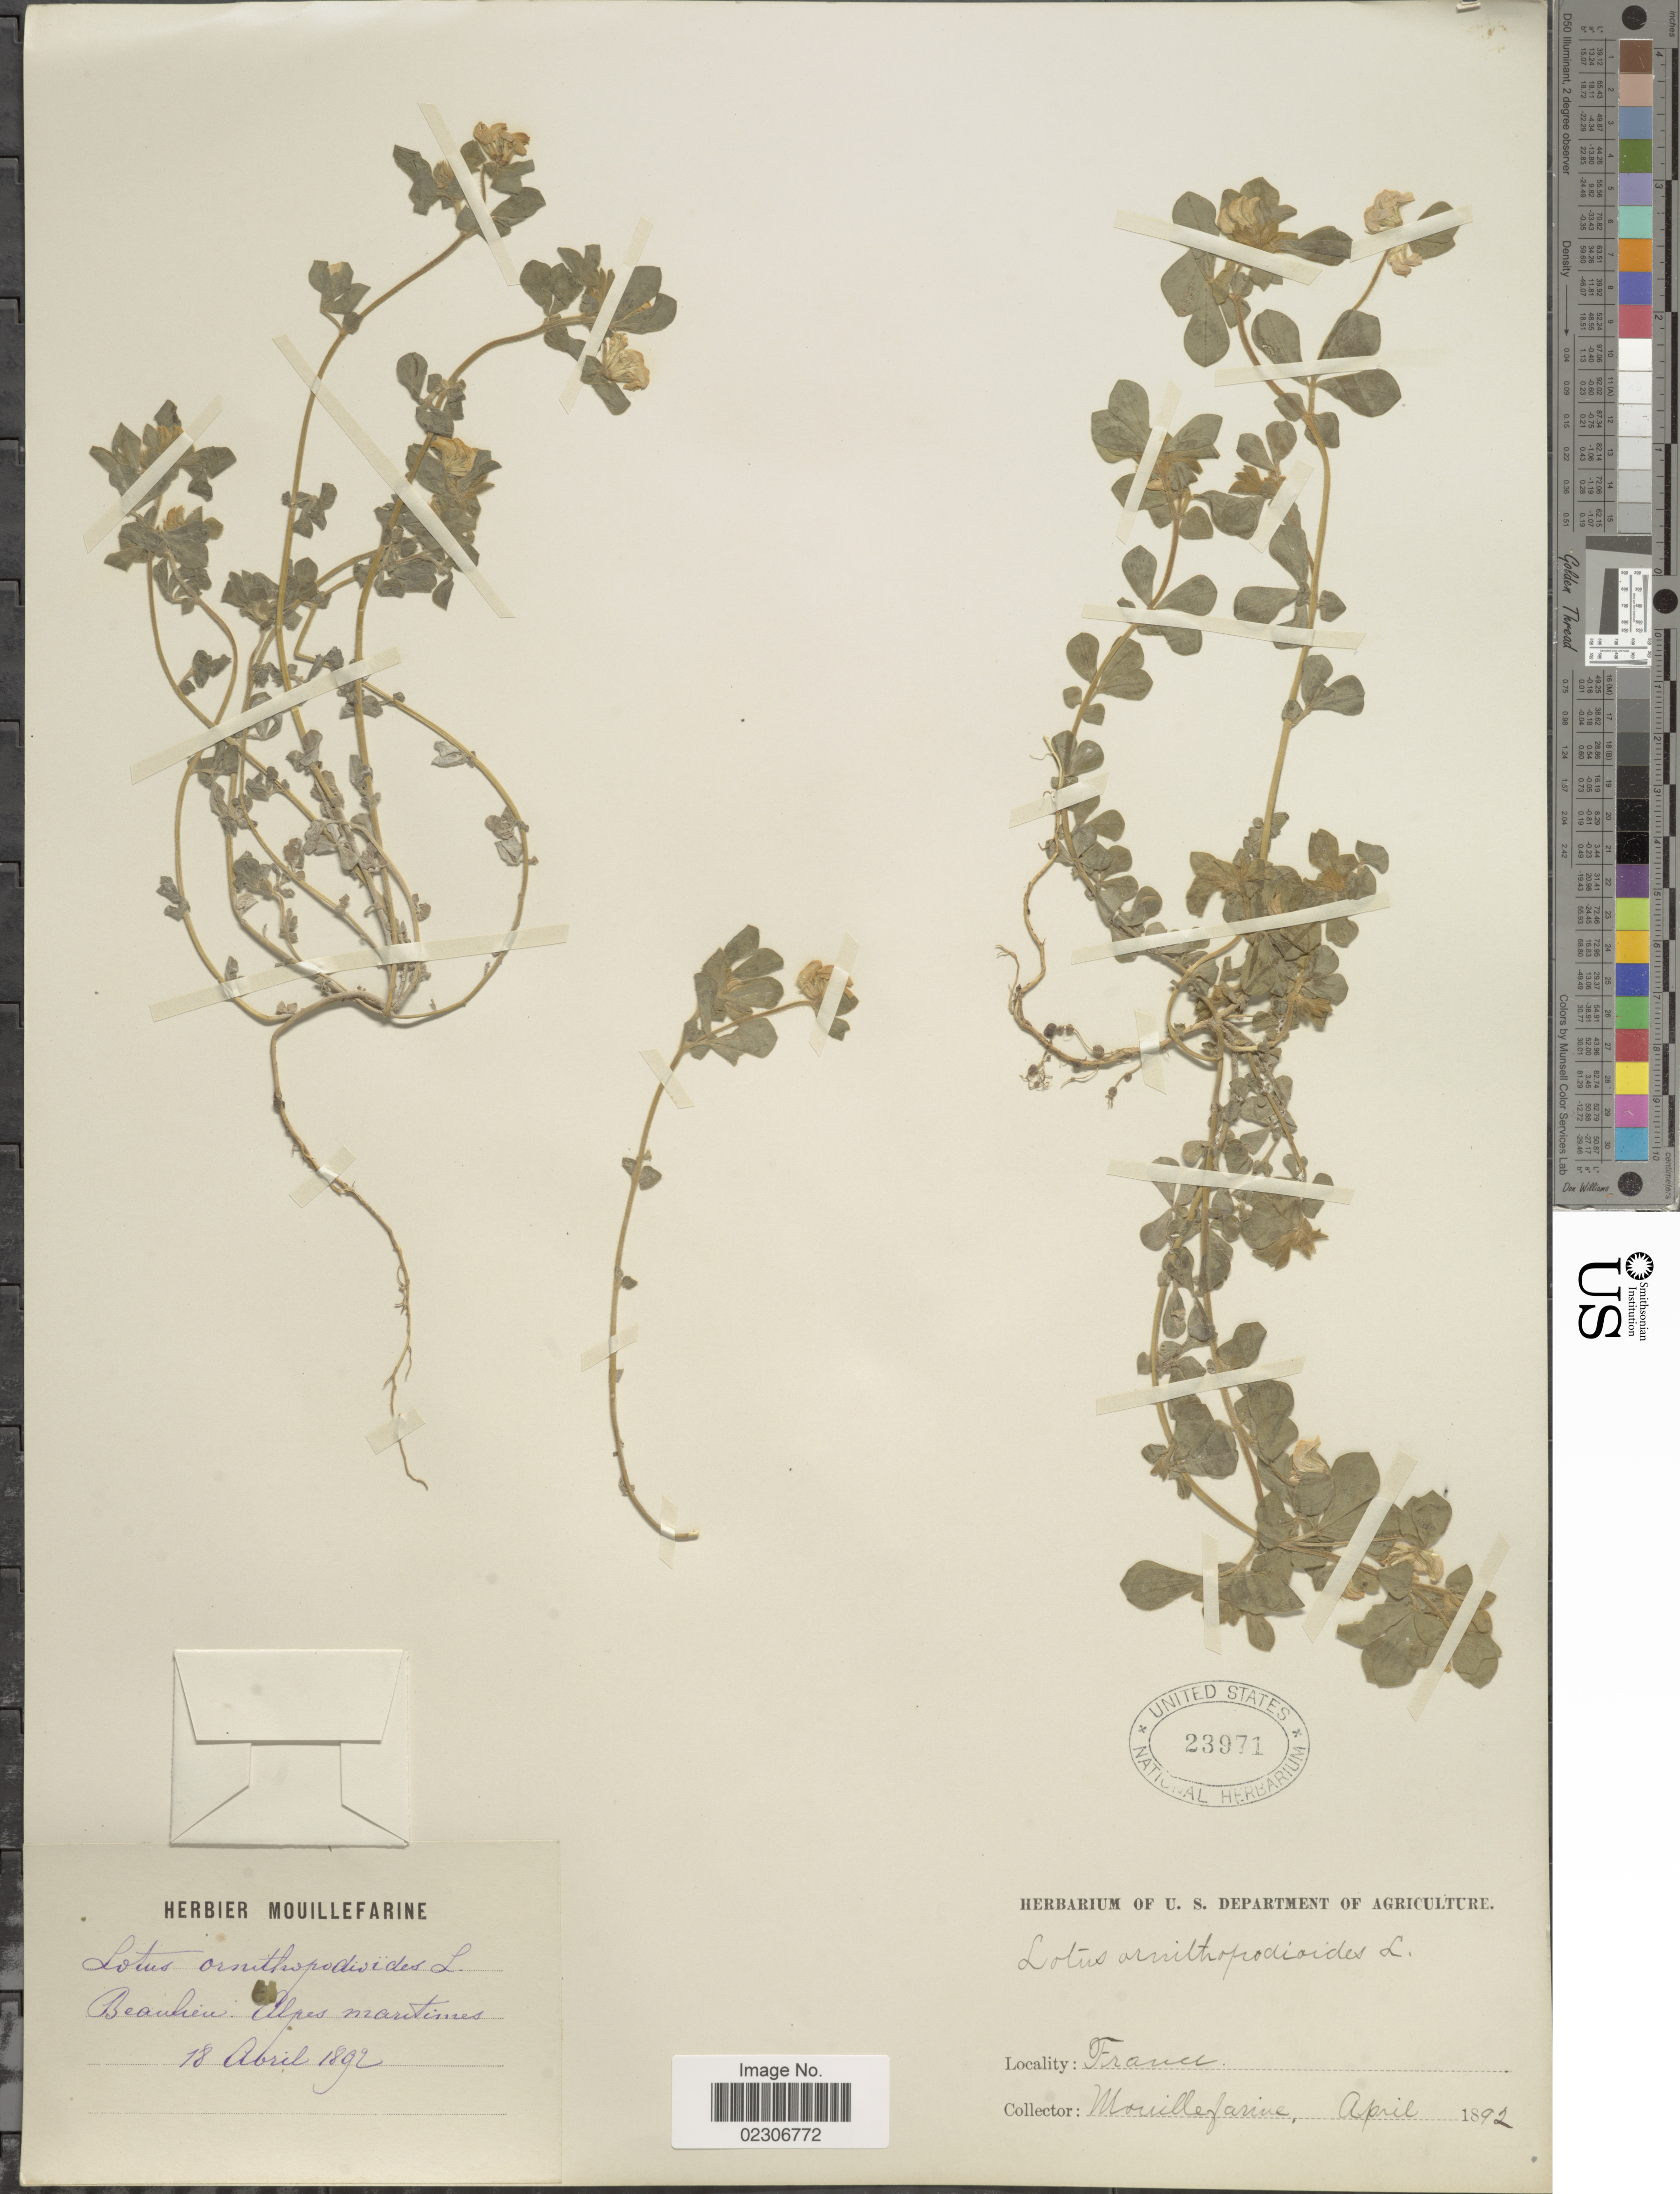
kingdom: Plantae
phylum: Tracheophyta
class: Magnoliopsida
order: Fabales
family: Fabaceae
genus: Lotus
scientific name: Lotus ornithopodioides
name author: L.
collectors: A. Mouillefarine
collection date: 1892-04-18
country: France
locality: Beauheu, Alpes Maritimis.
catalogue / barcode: US 23971